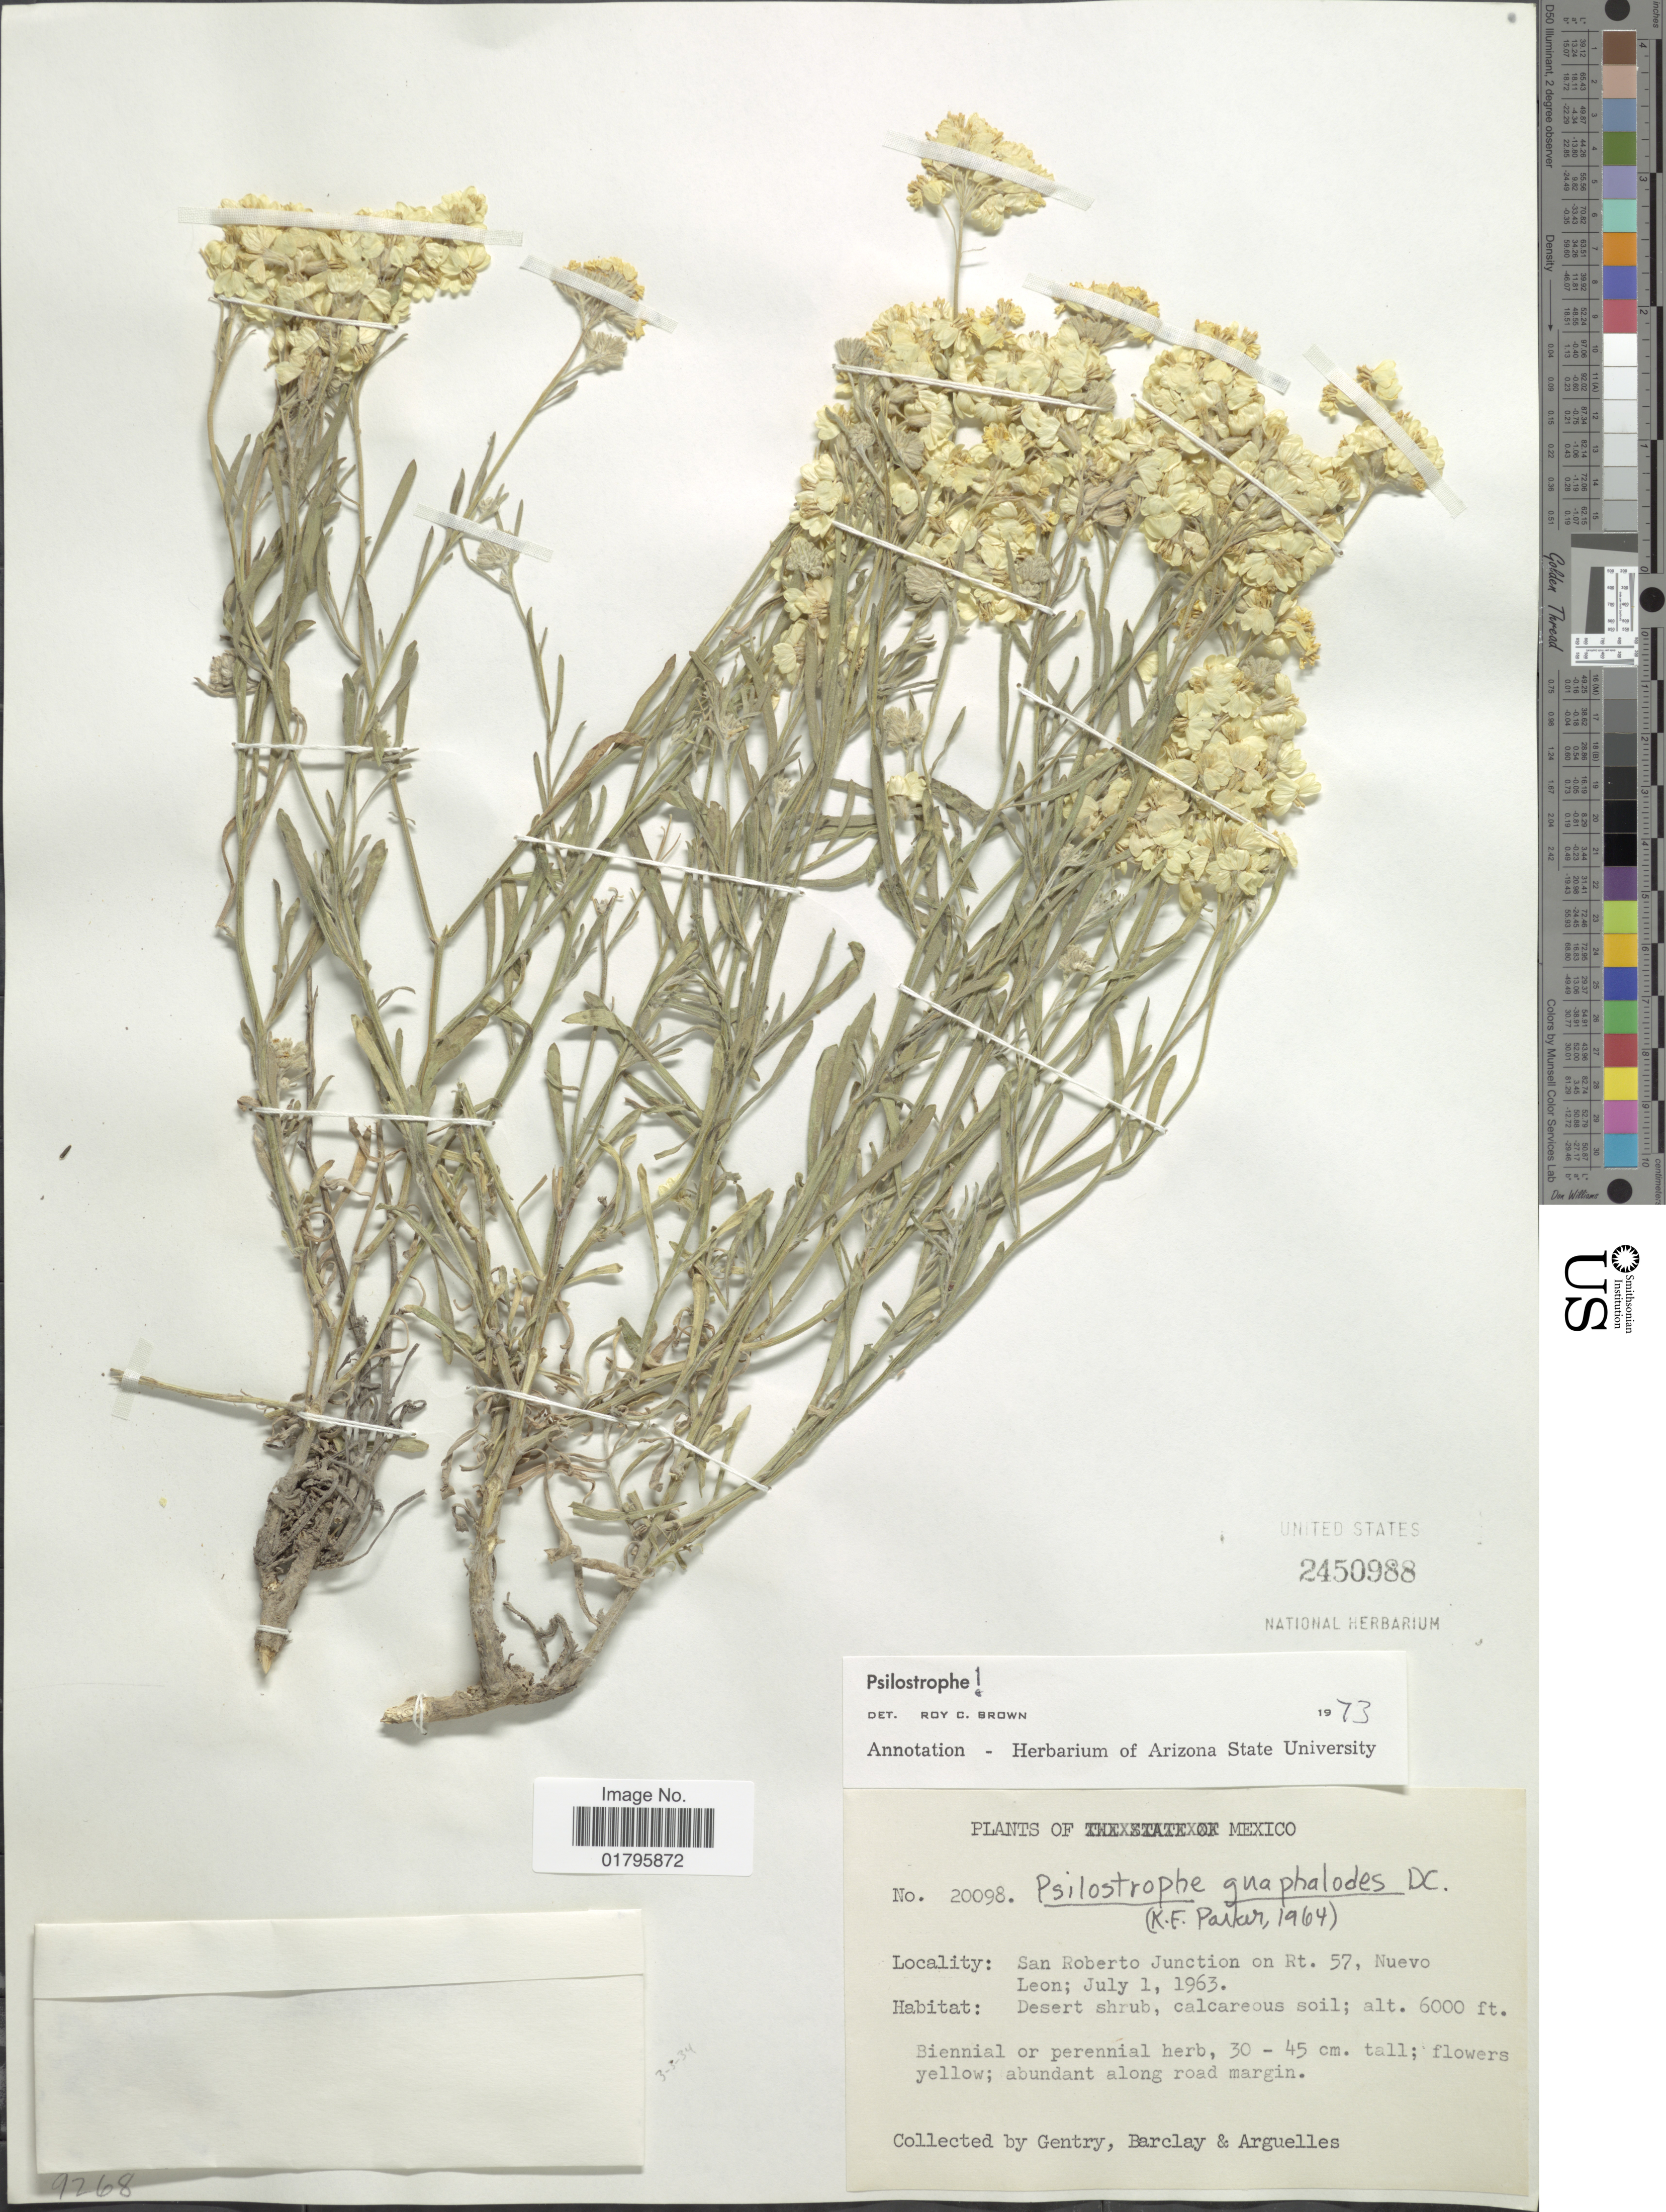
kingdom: Plantae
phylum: Tracheophyta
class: Magnoliopsida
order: Asterales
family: Asteraceae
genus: Psilostrophe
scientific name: Psilostrophe gnaphaloides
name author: DC.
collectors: Gentry, --, -- Barclay & Arguelles, --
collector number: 20098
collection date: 1963-07-01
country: Mexico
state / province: Nuevo León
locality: San Roberto Junction on Rt. 57, Nuevo Leon.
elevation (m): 1829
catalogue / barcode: US 2450988